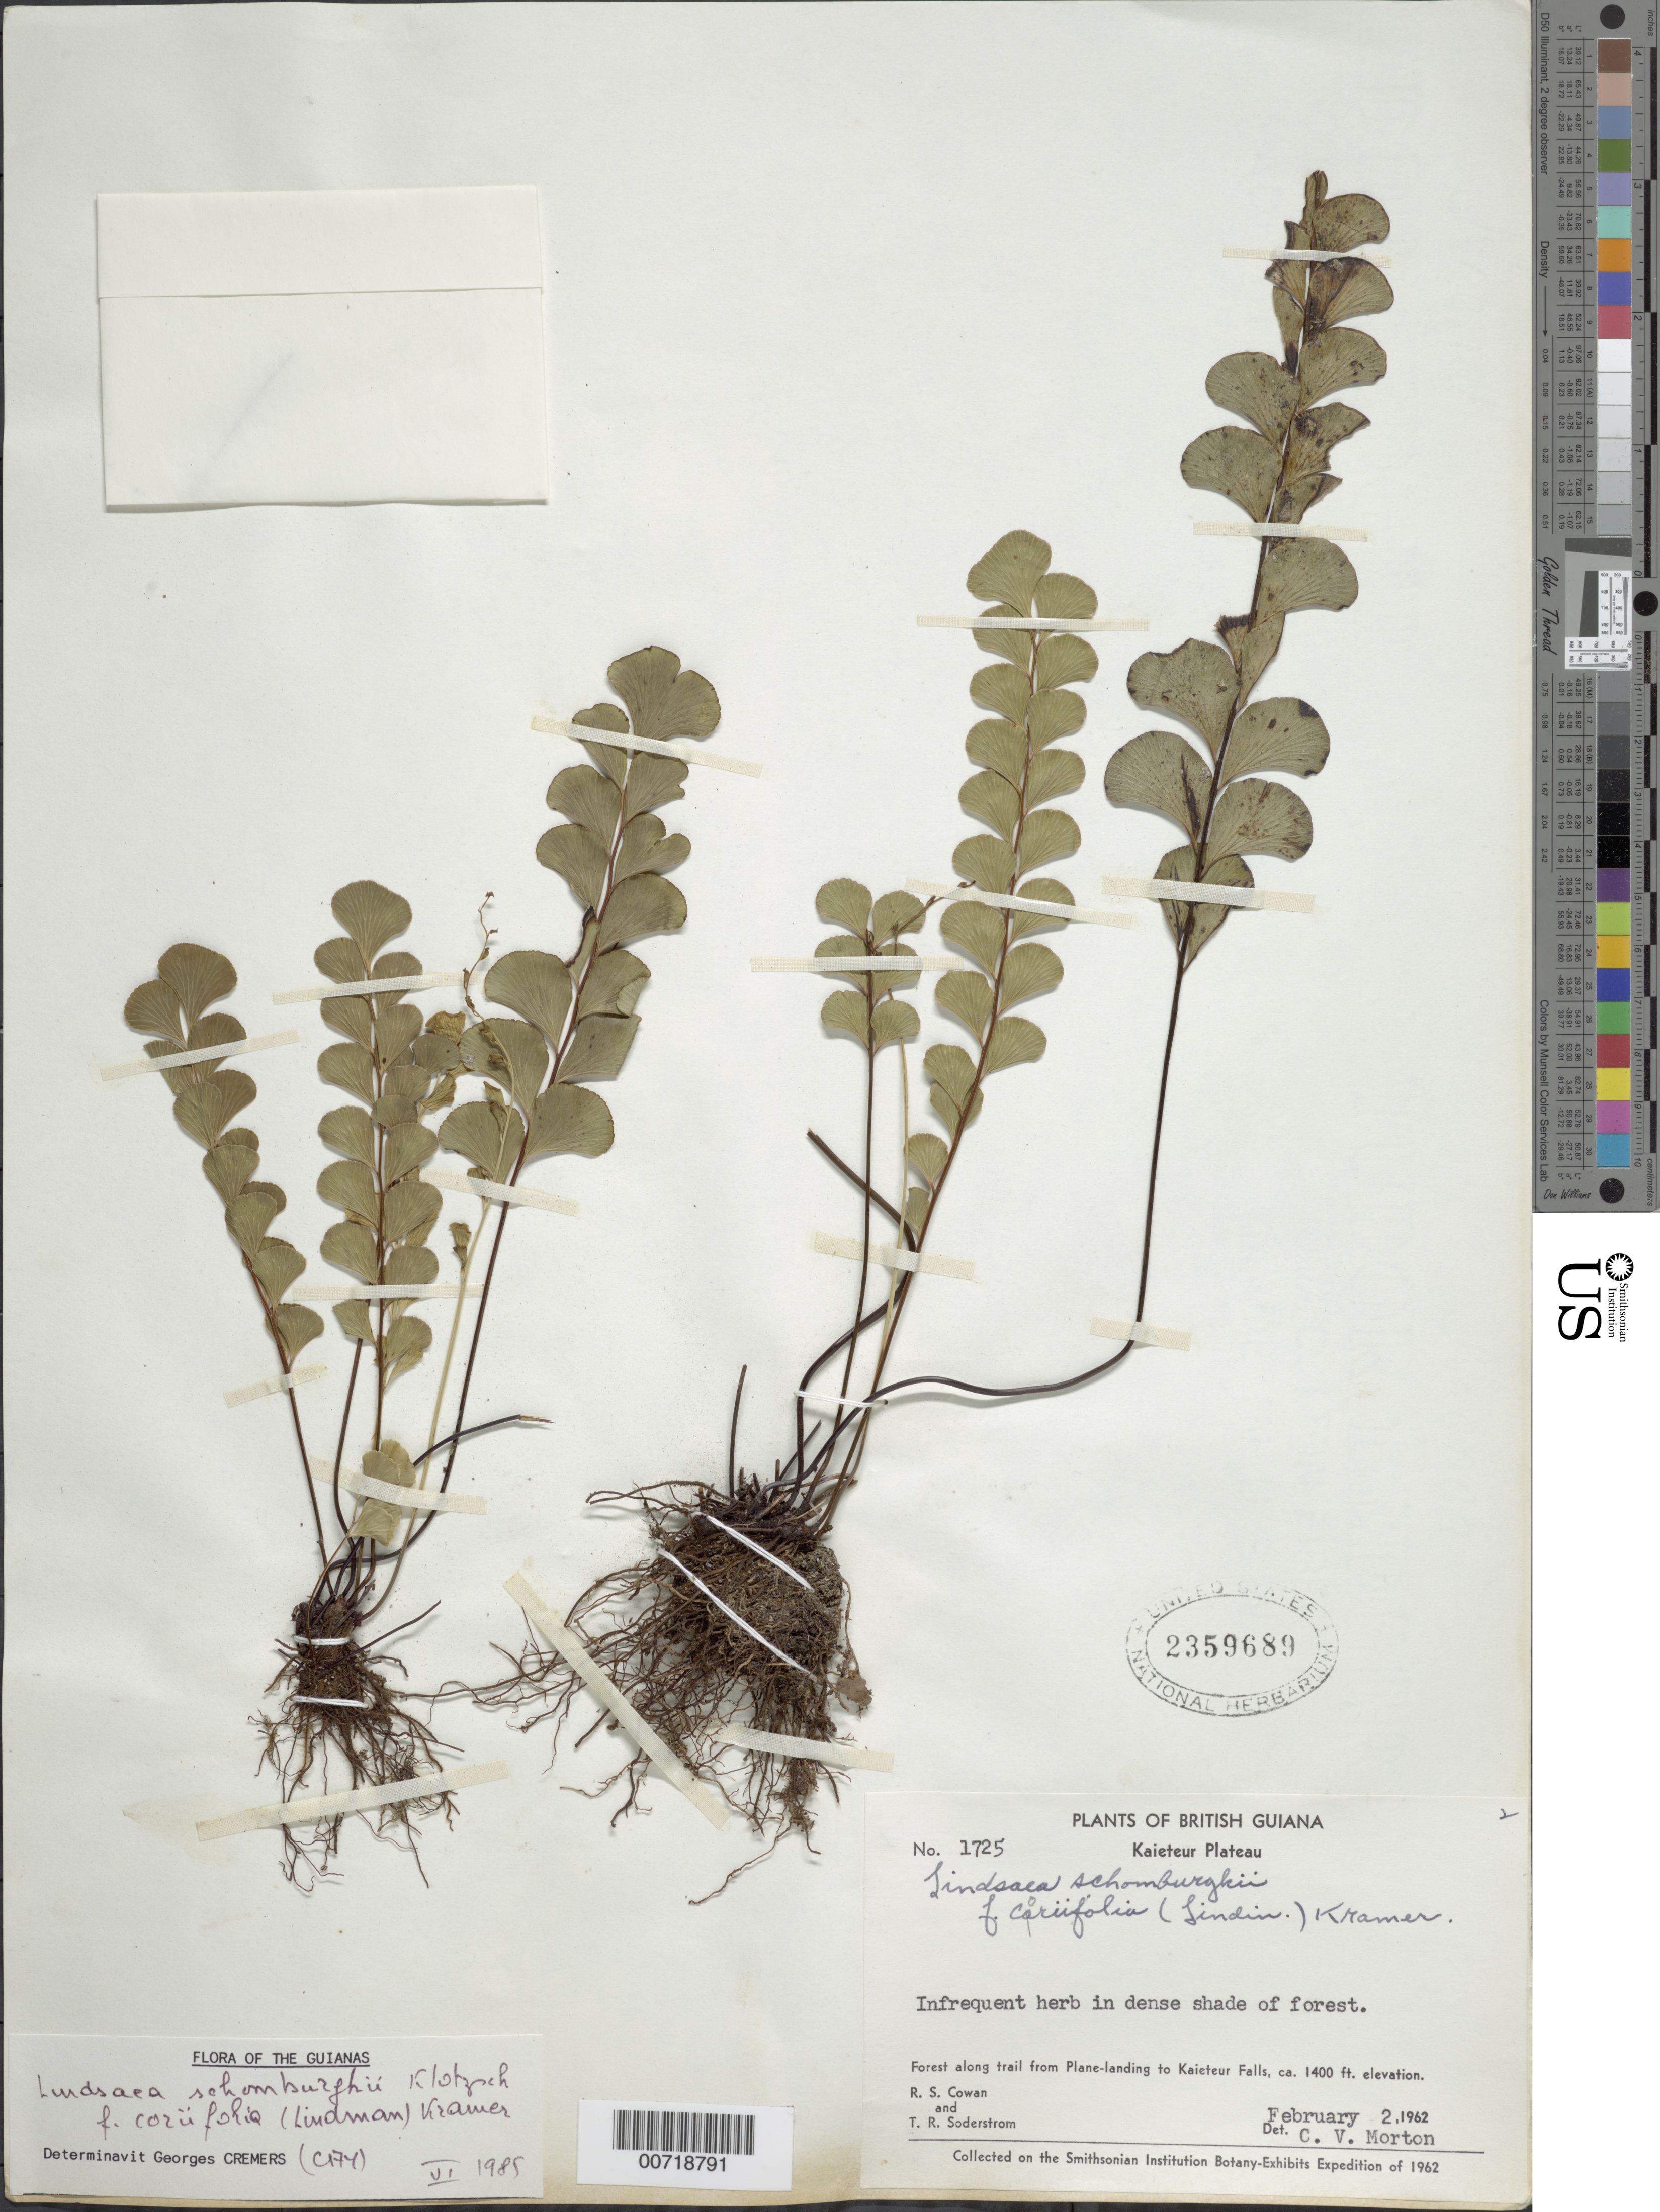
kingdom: Plantae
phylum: Tracheophyta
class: Polypodiopsida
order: Polypodiales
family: Lindsaeaceae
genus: Lindsaea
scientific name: Lindsaea schomburgkii f. corifolia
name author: (Lindm.) K.U. Kramer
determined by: Cremers, Georges A.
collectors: R. S. Cowan & T. R. Soderstrom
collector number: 1725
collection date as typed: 2-Feb-62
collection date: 1962-02-02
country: Guyana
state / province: Potaro-Siparuni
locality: Kaieteur Plateau, along trail from plane landing to Kaieteur Falls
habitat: Dense shade of forest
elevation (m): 427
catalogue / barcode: US 2359689